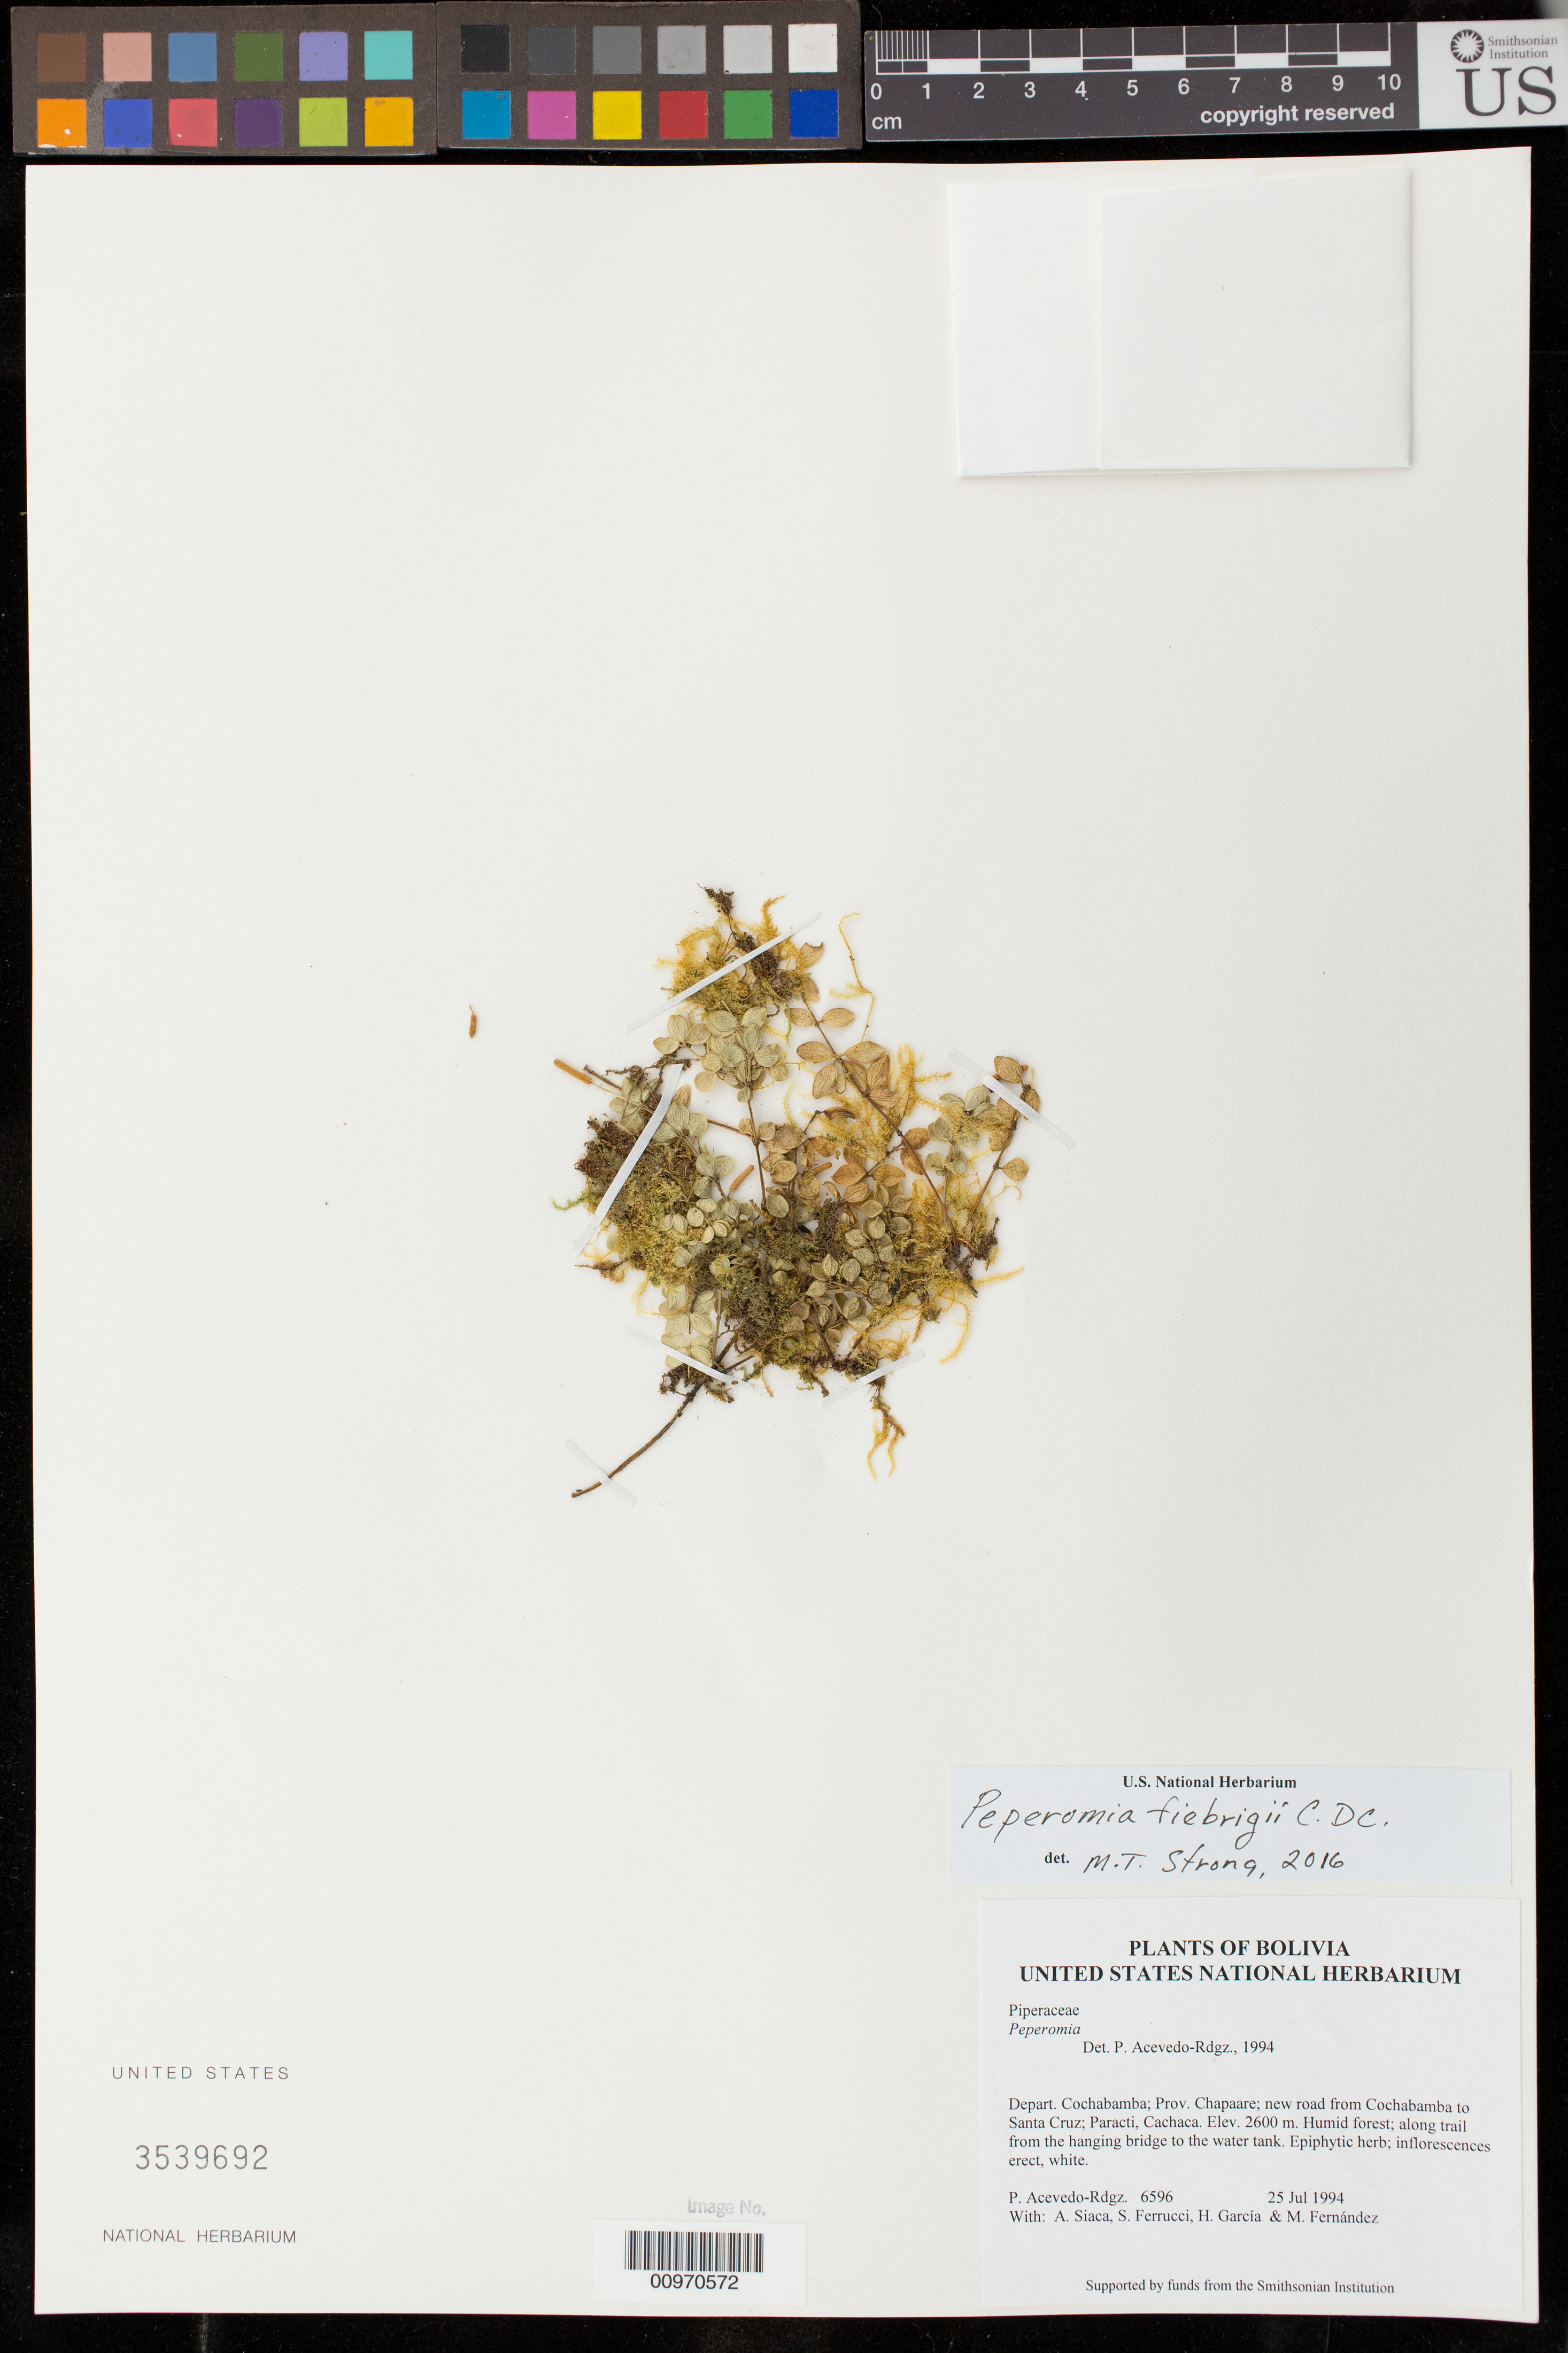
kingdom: Plantae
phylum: Tracheophyta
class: Magnoliopsida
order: Piperales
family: Piperaceae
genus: Peperomia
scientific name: Peperomia fiebrigii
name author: C. DC.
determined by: Strong, M. T., (US), Smithsonian Institution - National Museum of Natural History (UNITED STATES)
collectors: P. Acevedo-Rodr., A. Siaca, S. Ferrucci, H. Garcia & M. Fernández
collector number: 6596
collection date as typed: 25 Jul 1994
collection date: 1994-07-25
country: Bolivia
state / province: Cochabamba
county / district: Chapaare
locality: Depart. Cochabamba; Prov. Chapaare; new road from Cochabamba to Santa Cruz; Paracti, Cachaca.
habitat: Humid forest; along trail from the hanging bridge to the water tank.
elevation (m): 2600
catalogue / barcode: US 3539692